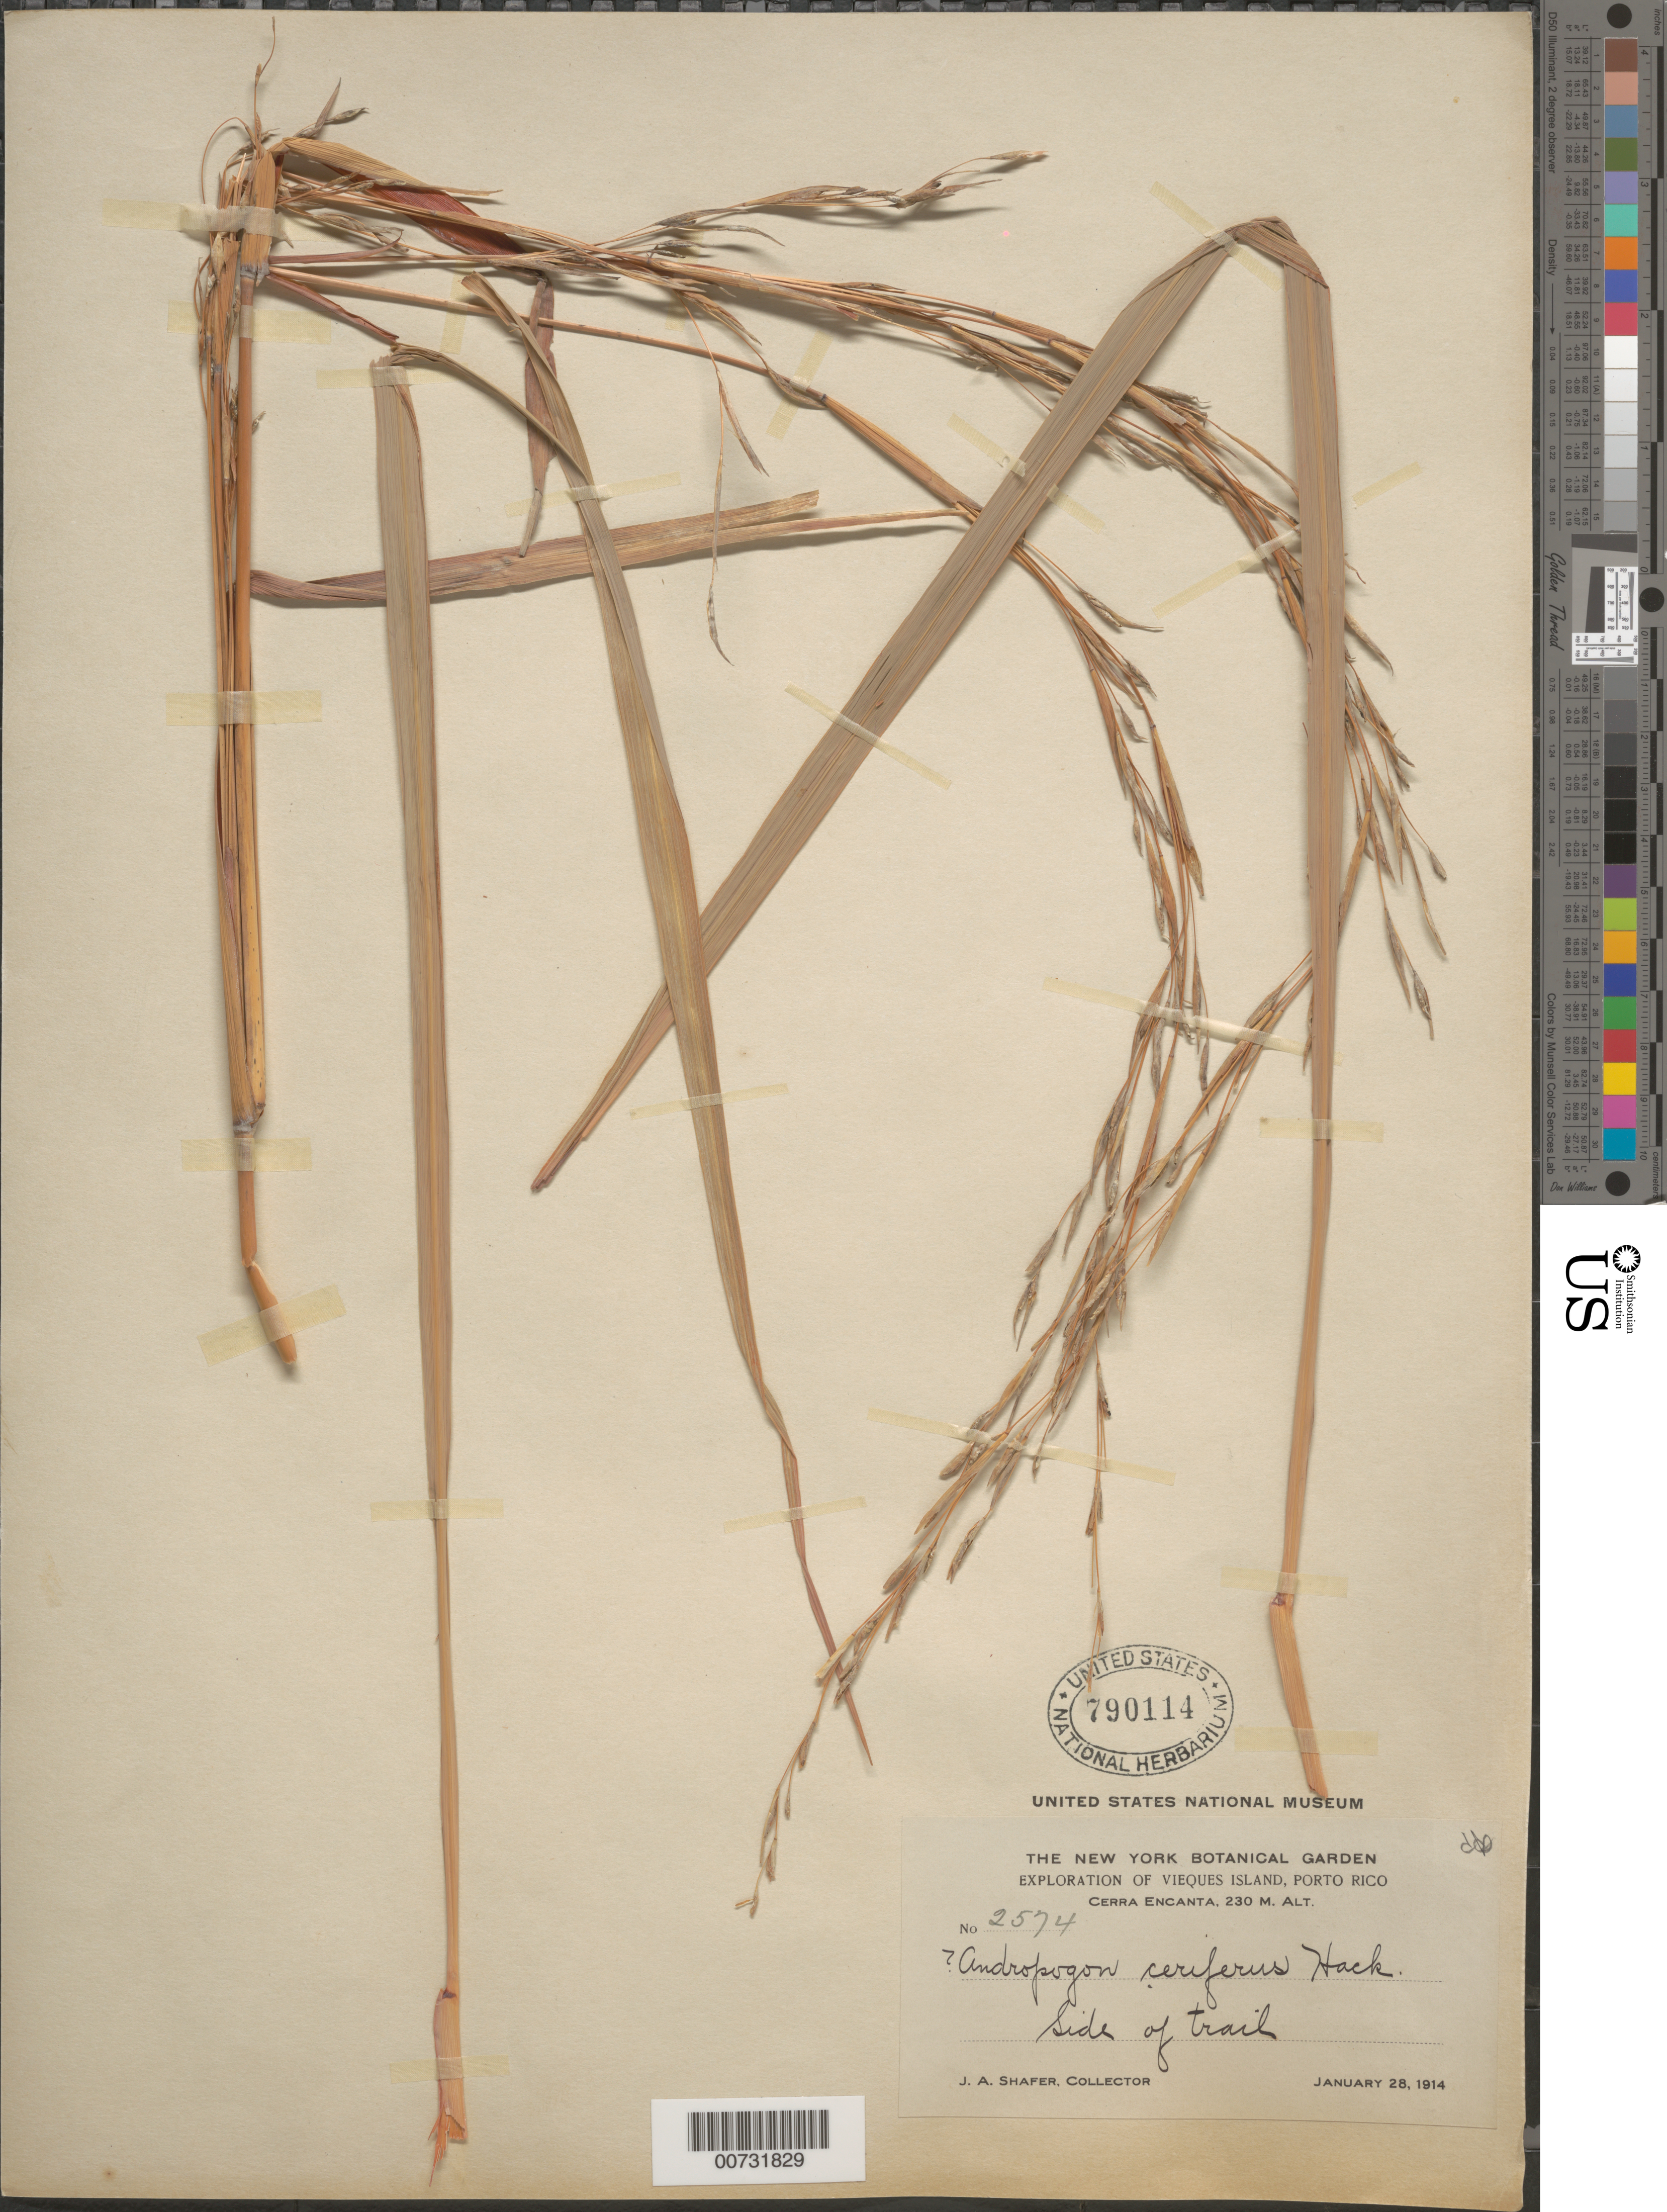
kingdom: Plantae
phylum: Tracheophyta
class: Liliopsida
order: Poales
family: Poaceae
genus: Cymbopogon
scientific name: Cymbopogon citratus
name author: (DC.) Stapf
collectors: J. A. Shafer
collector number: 2574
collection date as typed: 28 Jan 1914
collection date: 1914-01-28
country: Puerto Rico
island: Vieques I.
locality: Vieques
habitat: Side of trail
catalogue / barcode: US 790114